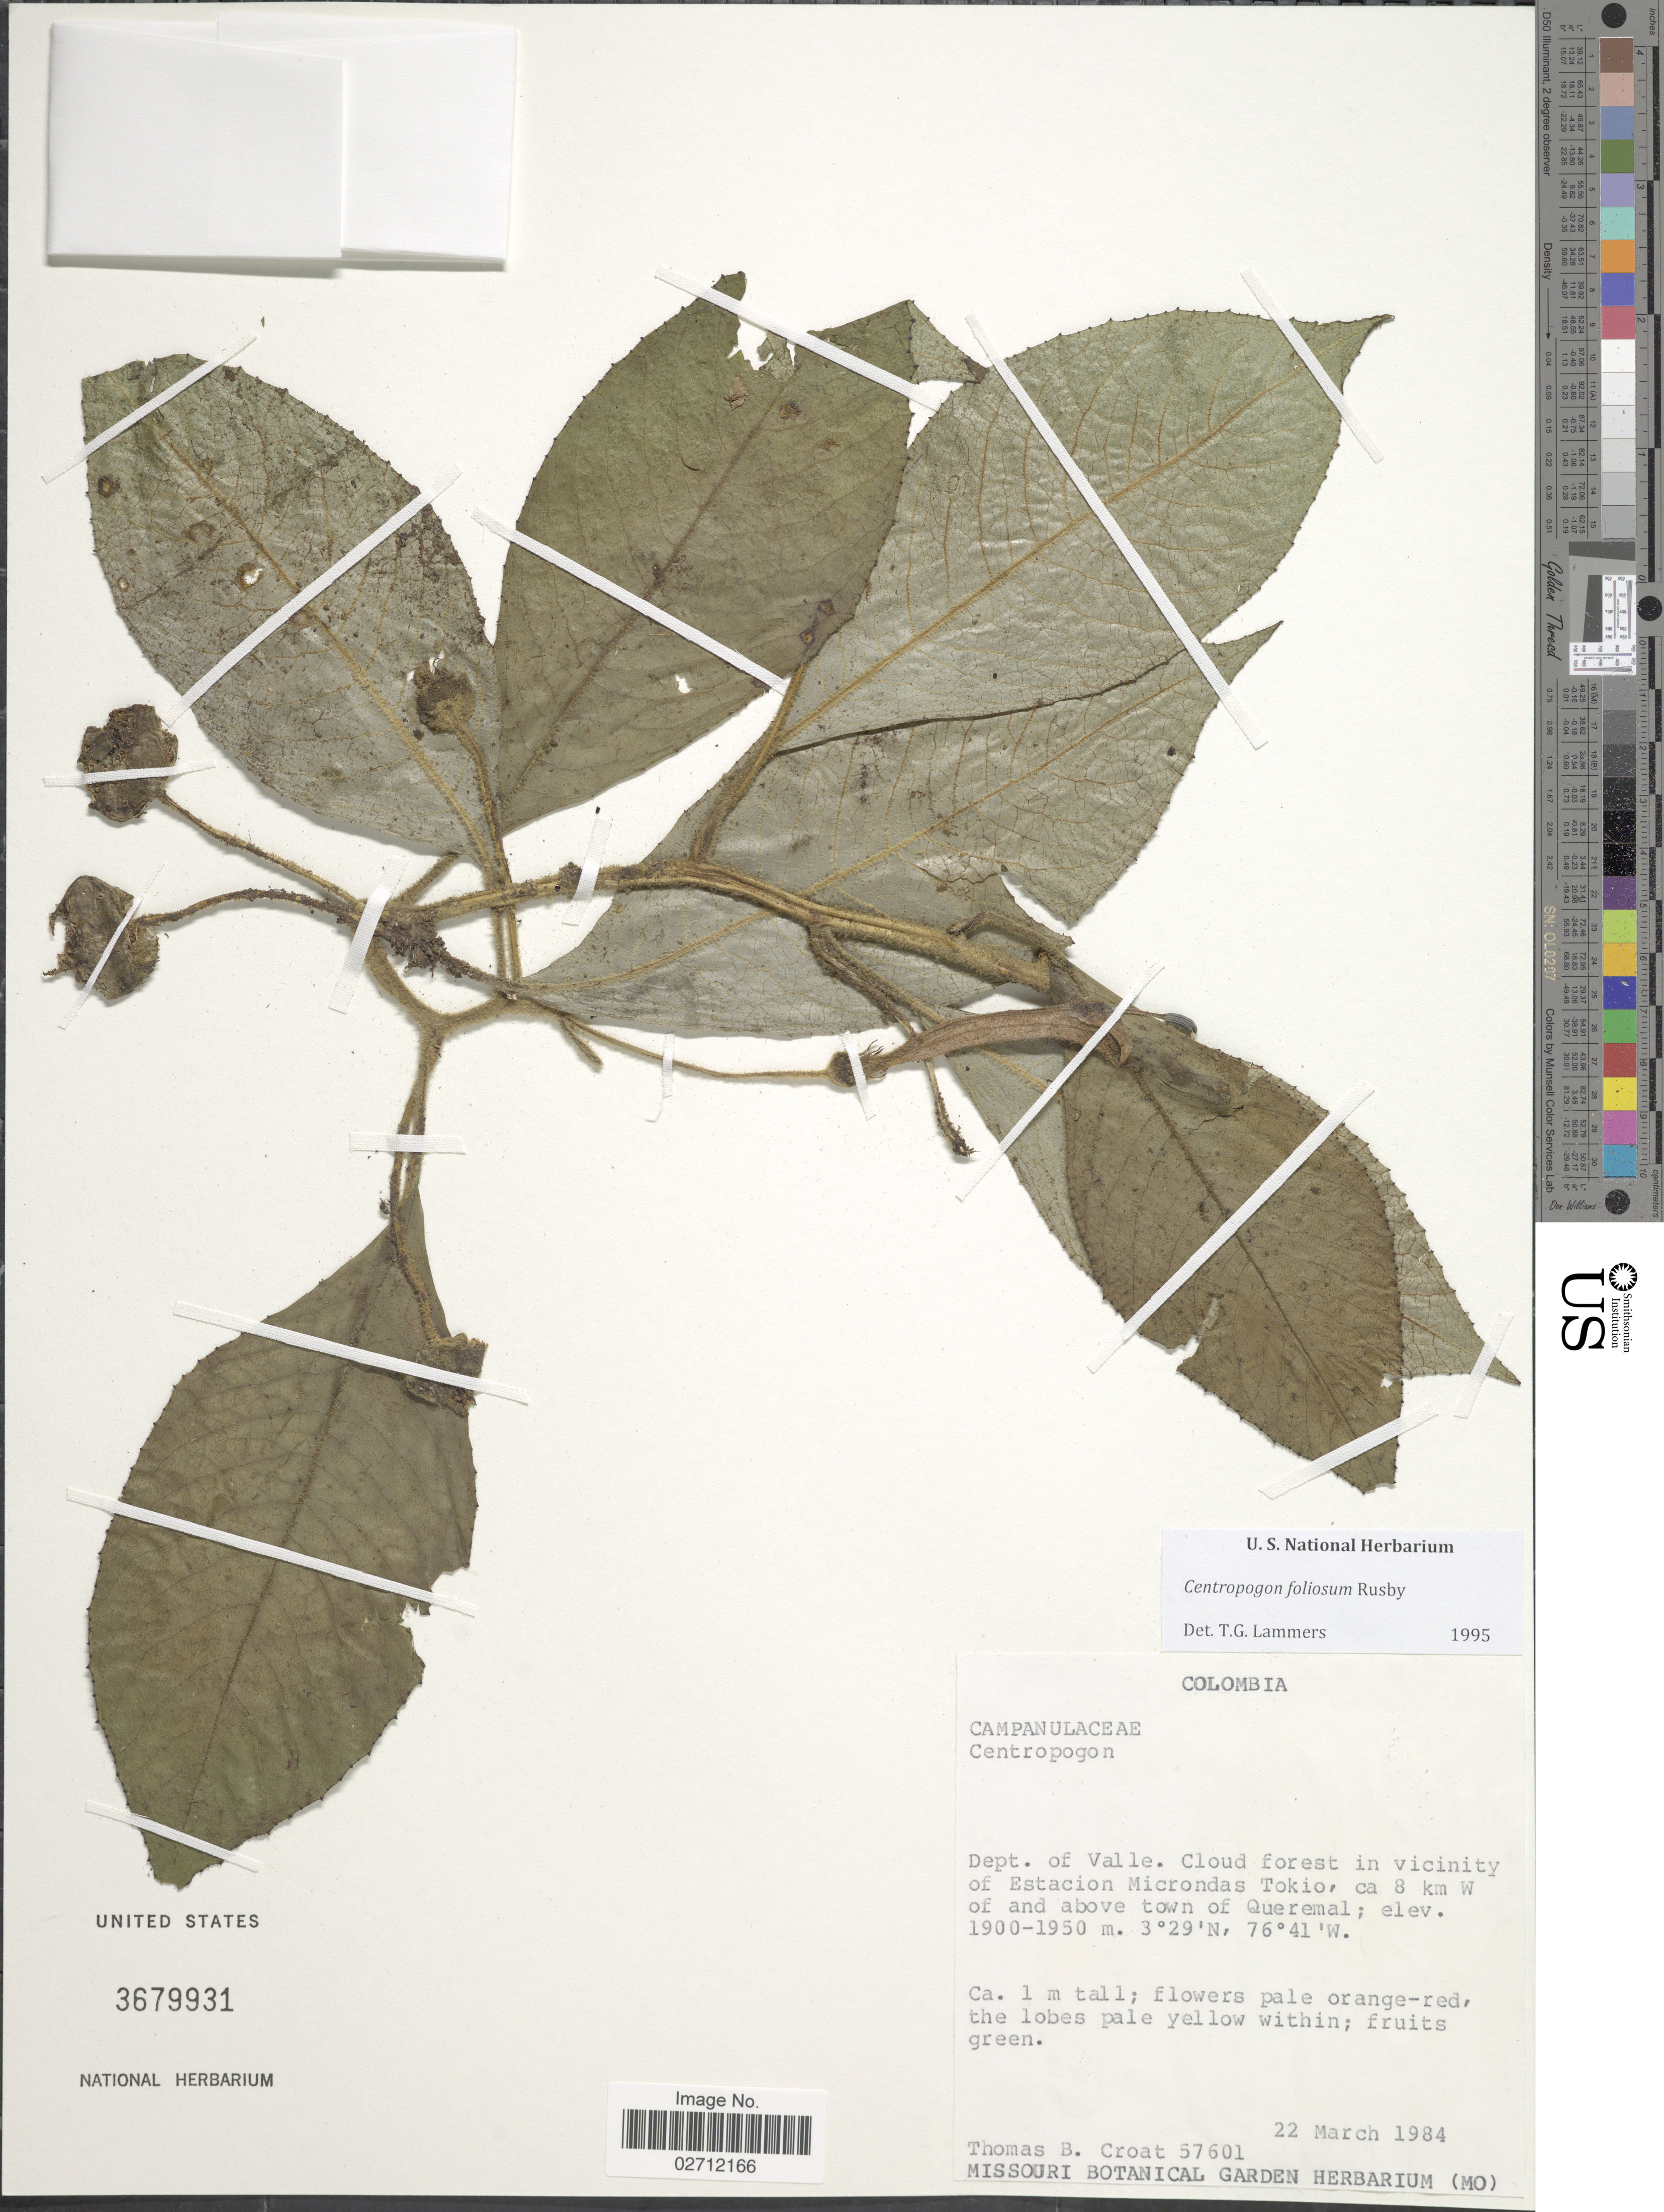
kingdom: Plantae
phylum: Tracheophyta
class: Magnoliopsida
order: Asterales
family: Campanulaceae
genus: Centropogon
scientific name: Centropogon foliosum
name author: Rusby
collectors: T. B. Croat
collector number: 57601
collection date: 1984-03-22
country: Colombia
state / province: Valle del Cauca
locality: Dept. of Valle, cloud forest in vicinity of Estacion Microndas Tokio, ca 8 km W of and above town of Queremal., Hacienda Tokio, wet montane forest behind microwave tower ca. 10 km S of Queremal.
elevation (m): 1900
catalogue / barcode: US 3679931